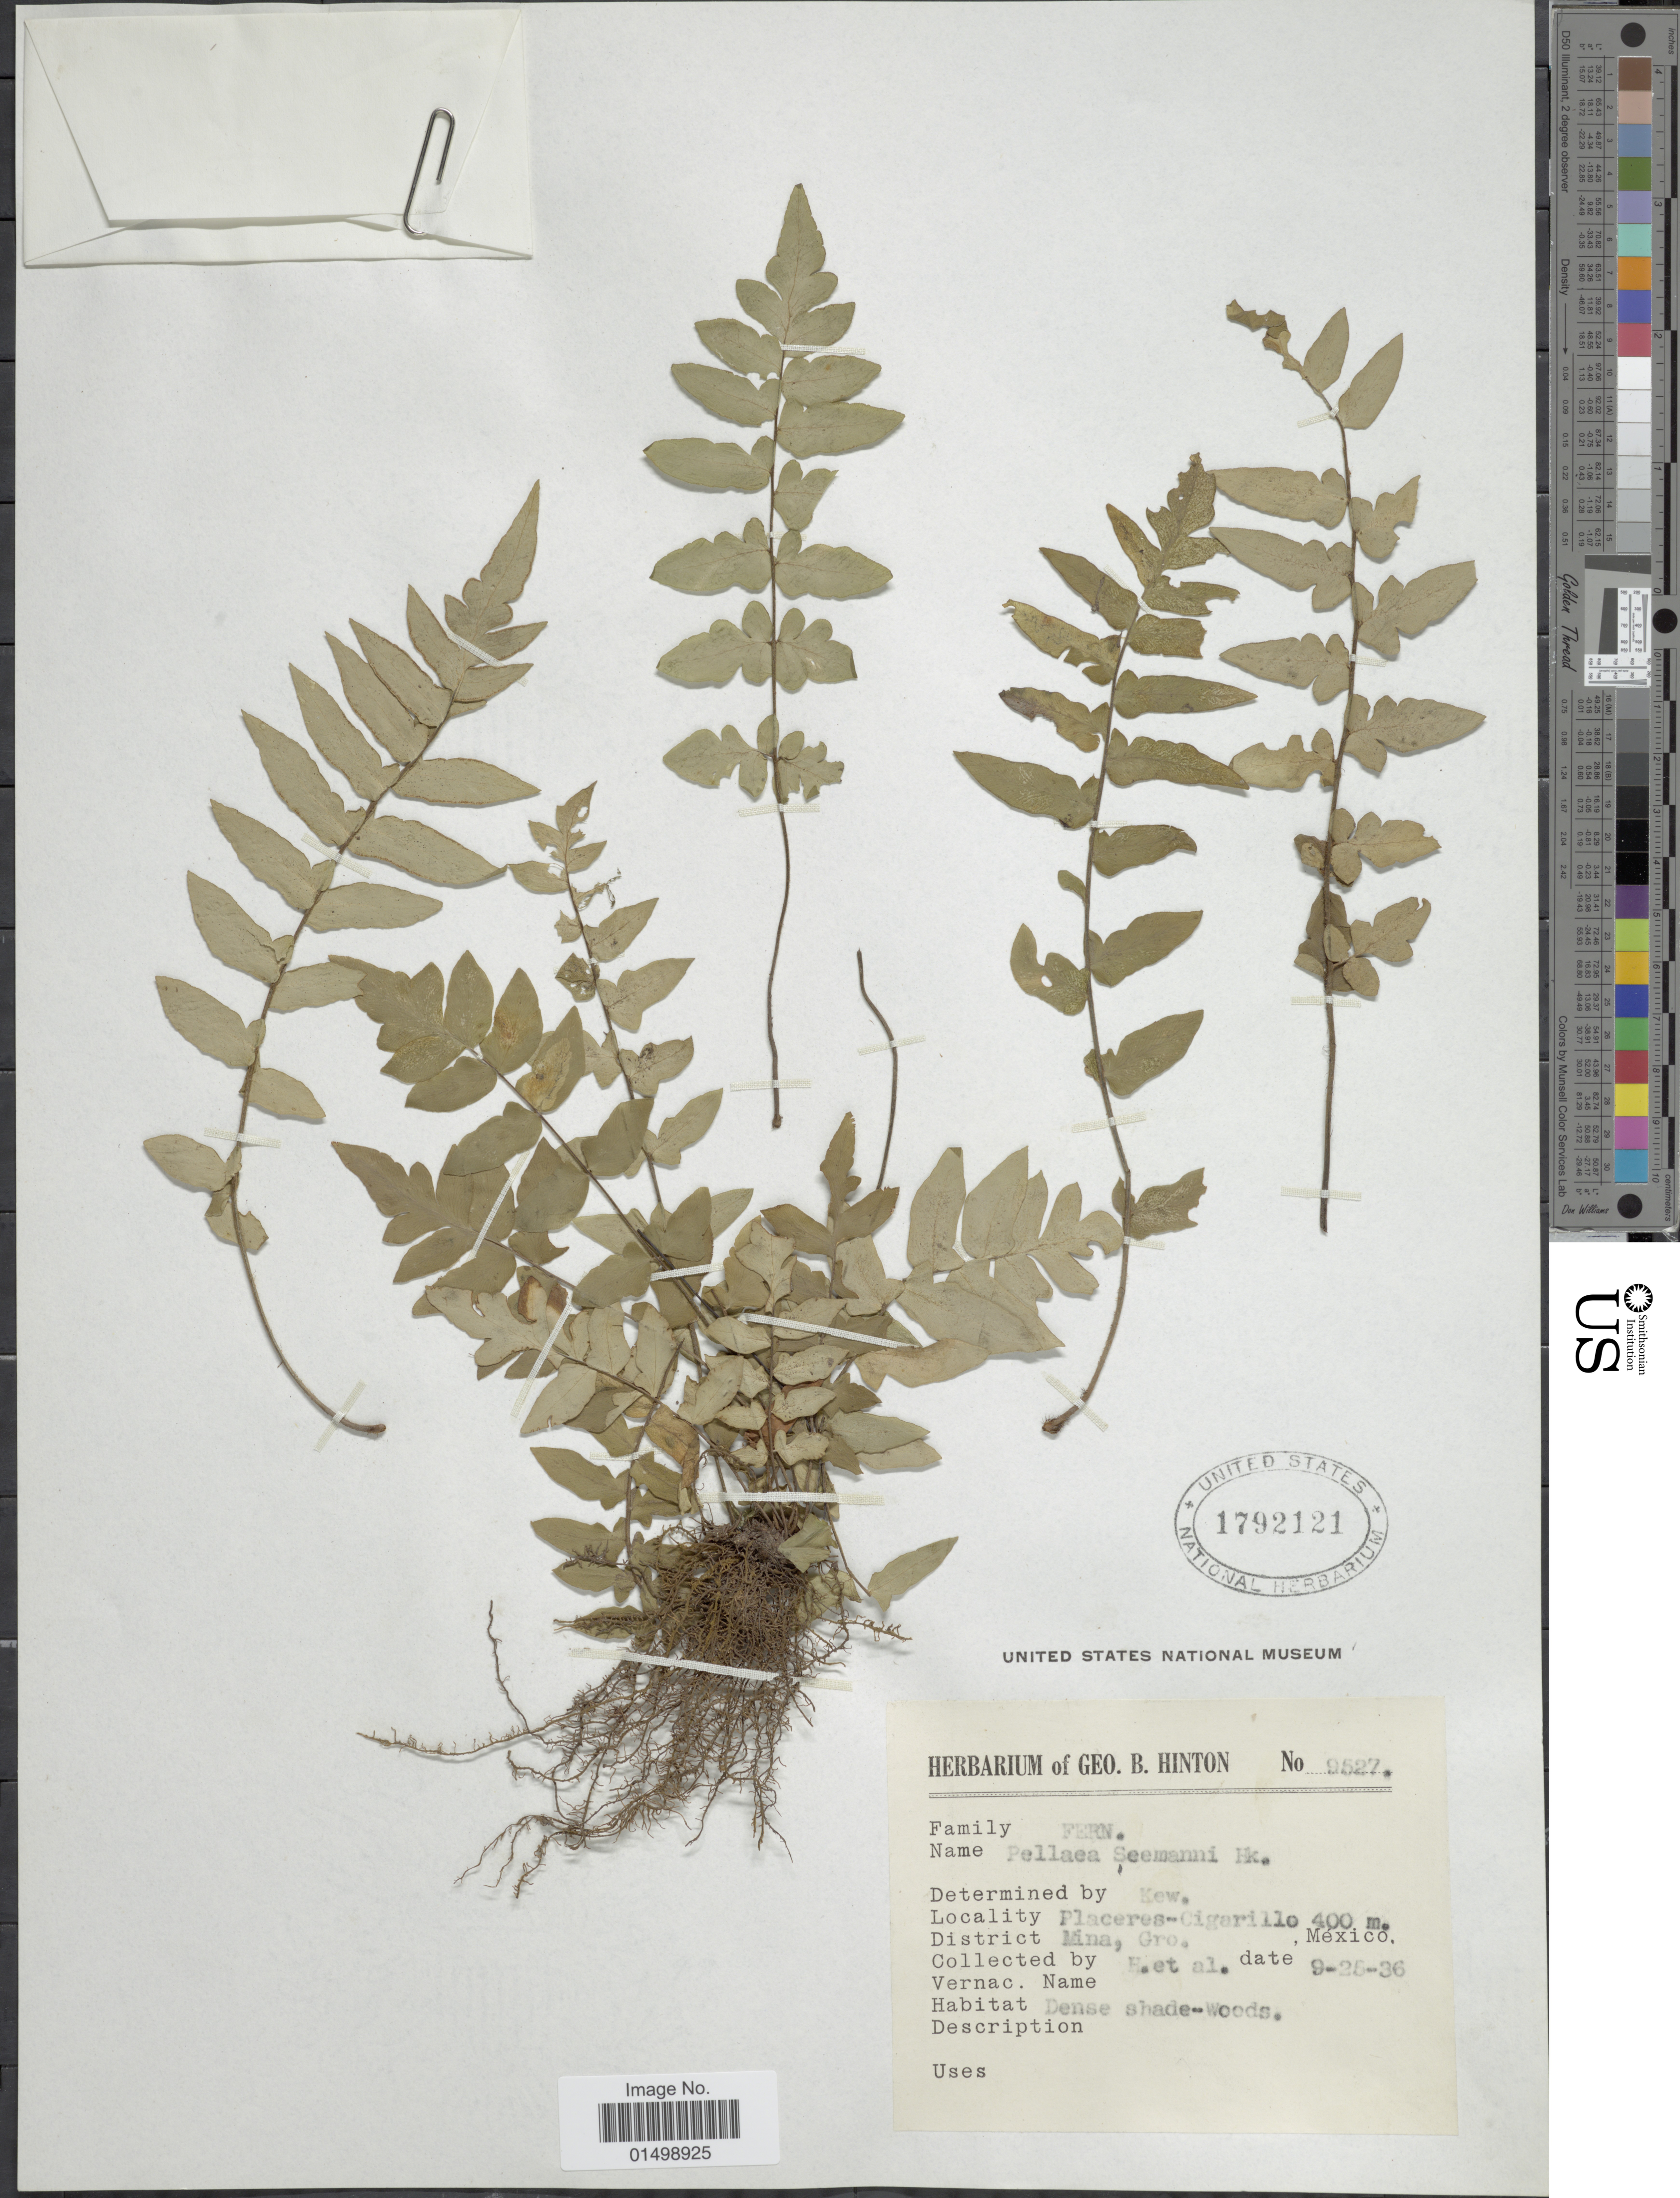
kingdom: Plantae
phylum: Tracheophyta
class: Polypodiopsida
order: Polypodiales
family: Pteridaceae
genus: Cheilanthes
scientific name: Cheilanthes lozanii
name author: (Maxon) R.M. Tryon & A.F. Tryon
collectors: G. B. Hinton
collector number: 9527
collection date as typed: Transcribed d/m/y: 25/9/36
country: Mexico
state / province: Guerrero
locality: Mina, Placeres-Cigarillo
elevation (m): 400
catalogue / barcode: US 1792121